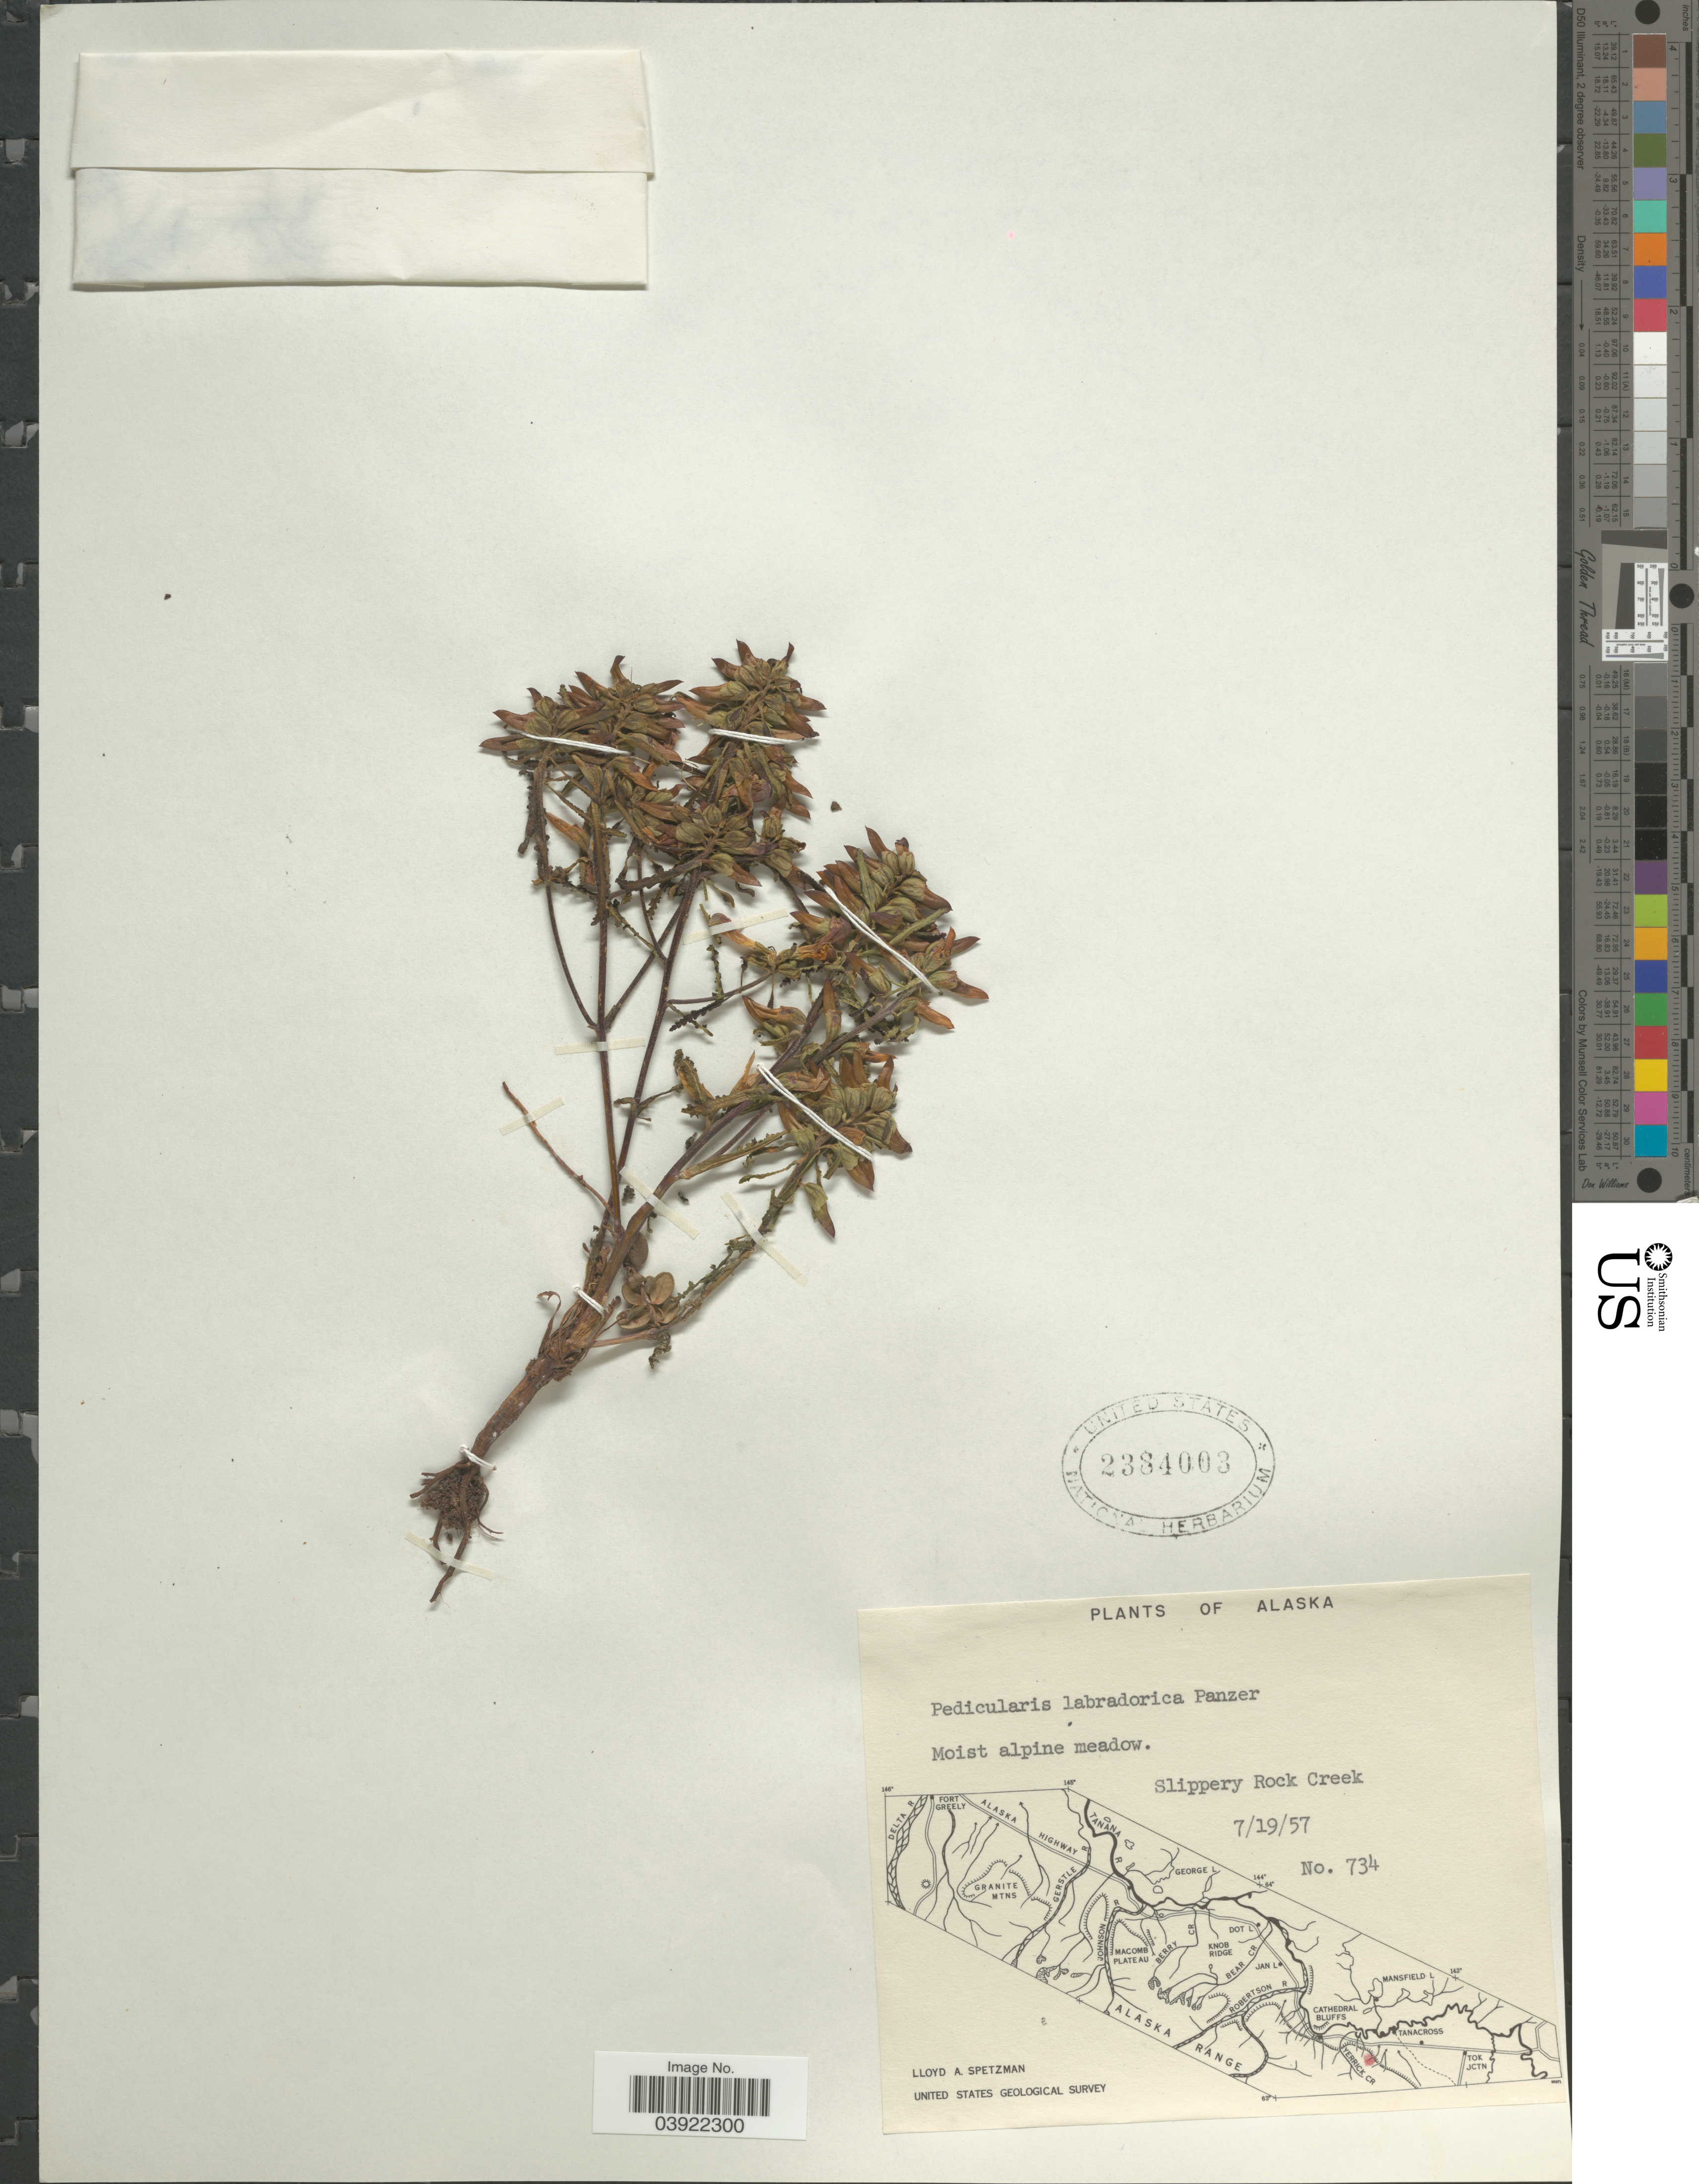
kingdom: Plantae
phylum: Tracheophyta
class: Magnoliopsida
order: Lamiales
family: Orobanchaceae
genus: Pedicularis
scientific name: Pedicularis labradorica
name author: Wirsing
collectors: L. Spetzman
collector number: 734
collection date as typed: Transcribed d/m/y: 19/7/57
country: United States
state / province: Alaska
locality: Slippery Rock Creek.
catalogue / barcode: US 2384003